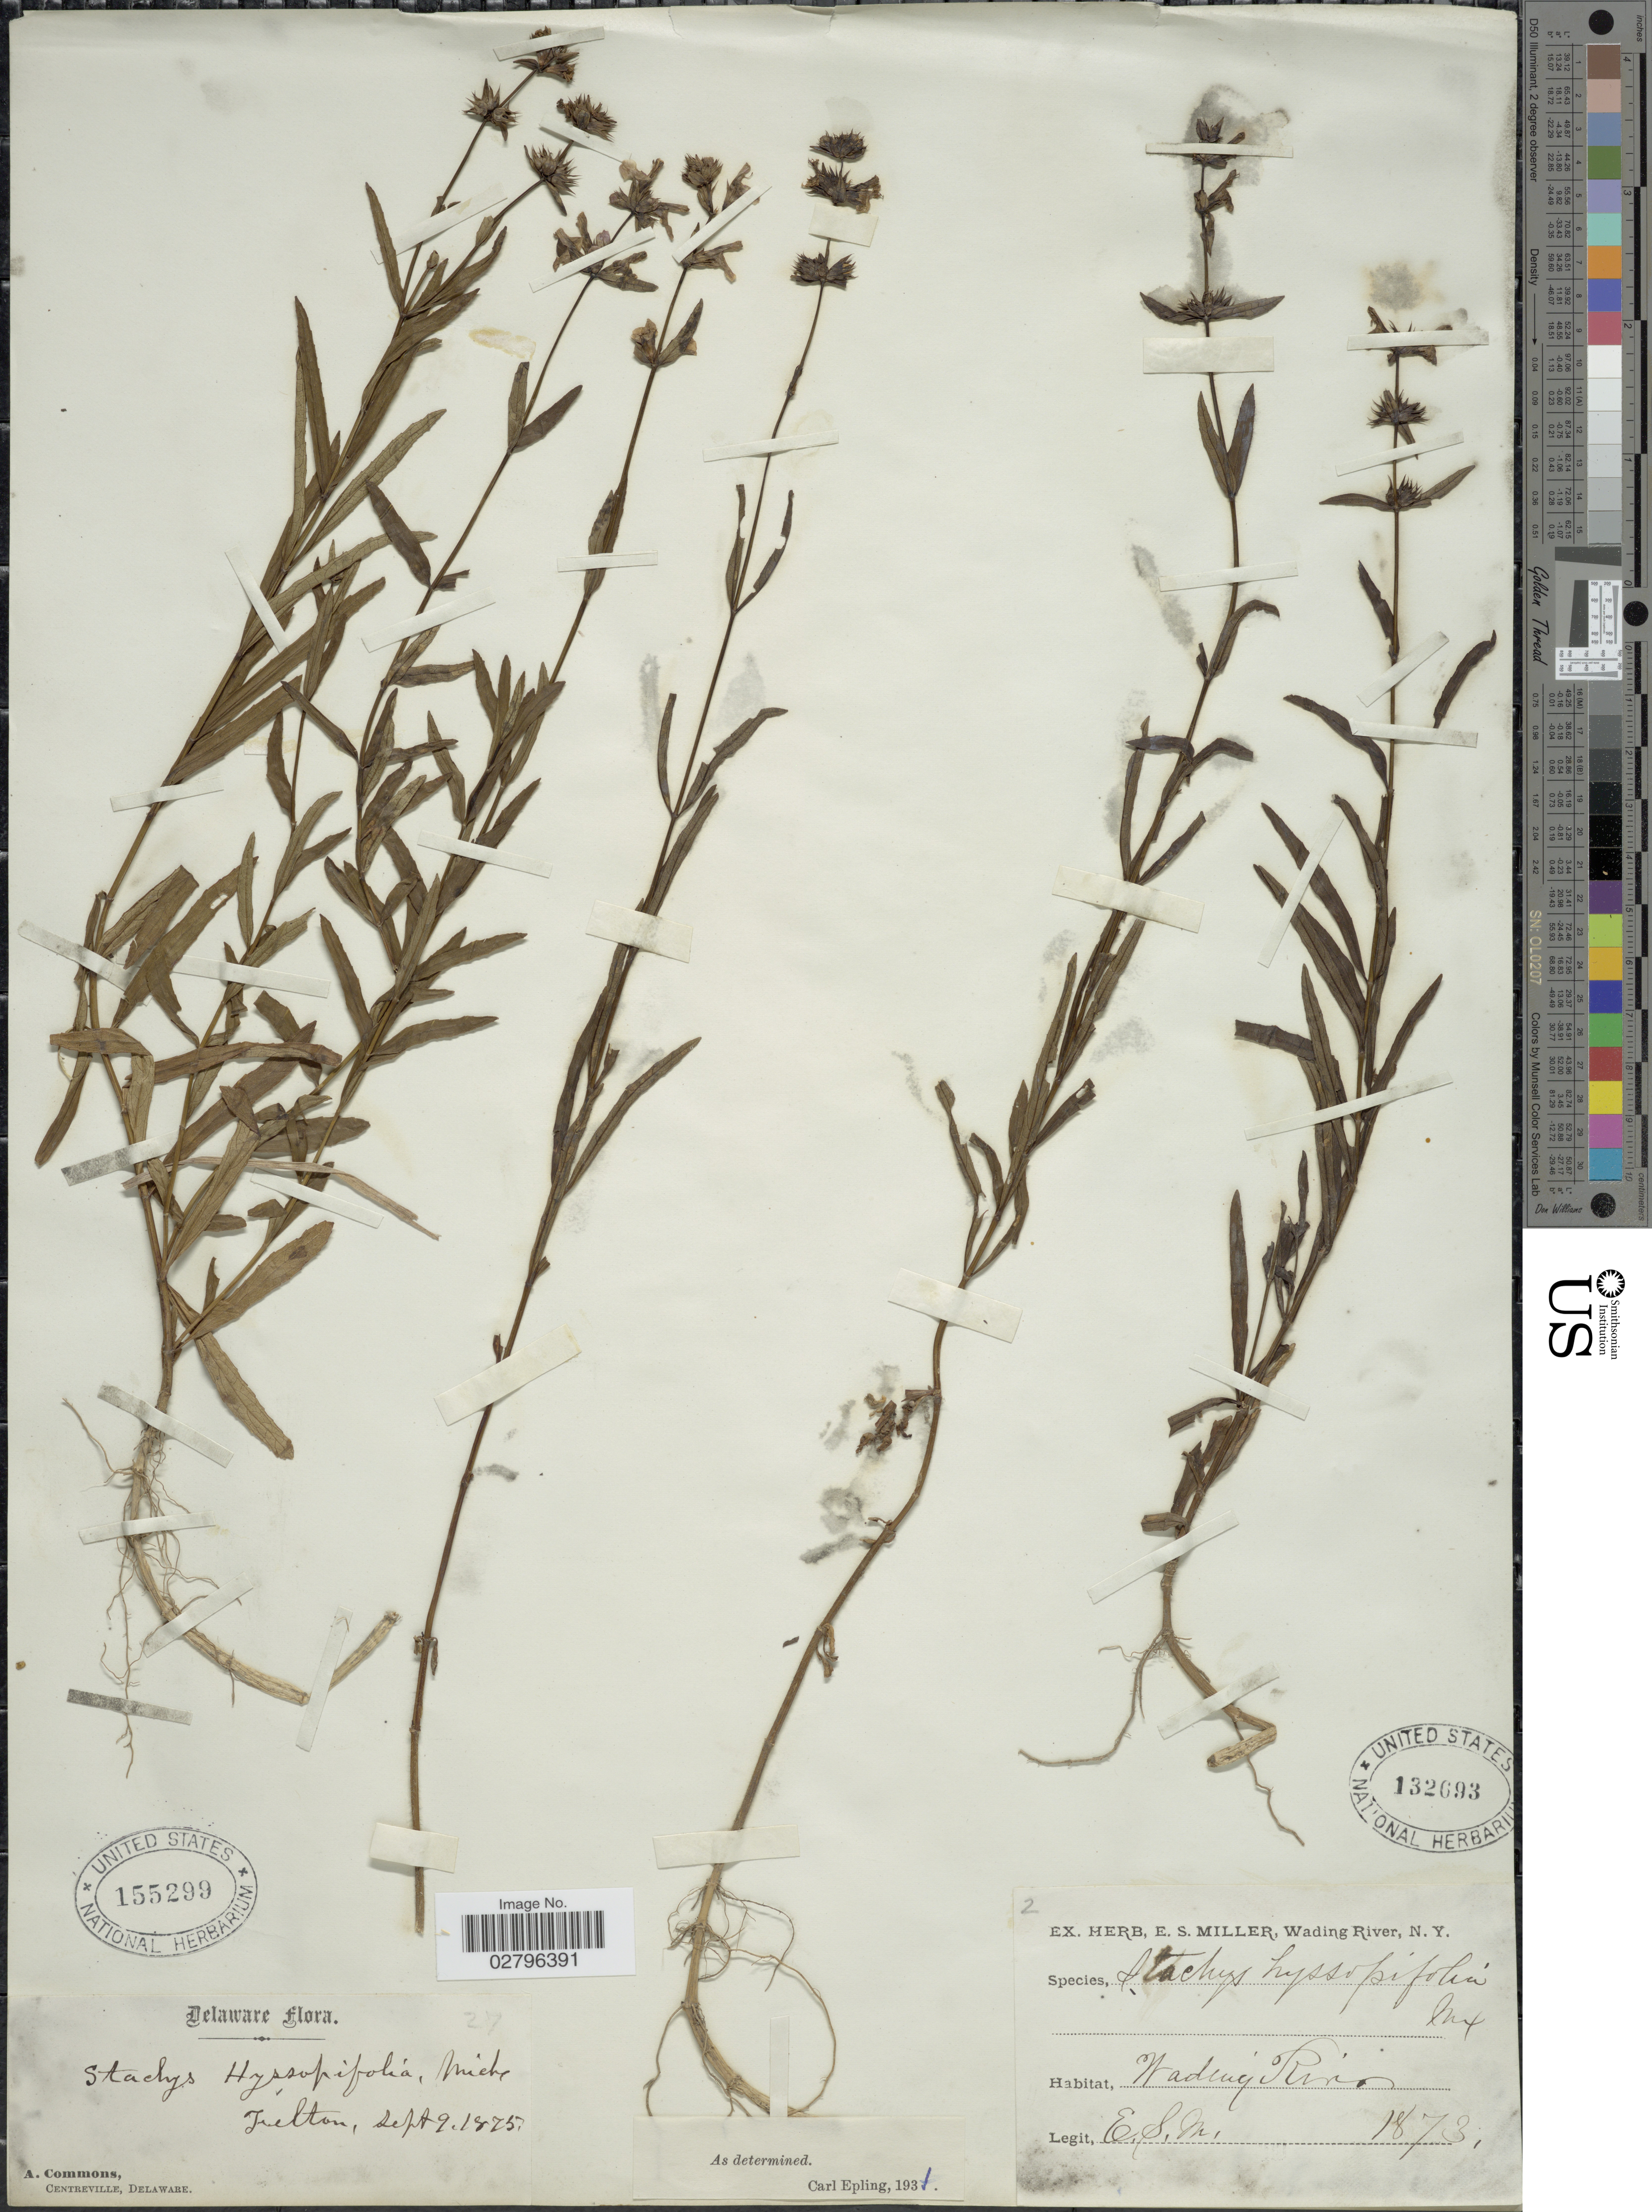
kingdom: Plantae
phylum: Tracheophyta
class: Magnoliopsida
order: Lamiales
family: Lamiaceae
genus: Stachys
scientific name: Stachys hyssopifolia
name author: Michx.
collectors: E. S. Miller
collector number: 2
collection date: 1873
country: United States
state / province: New York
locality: Wading River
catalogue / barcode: US 132693-2